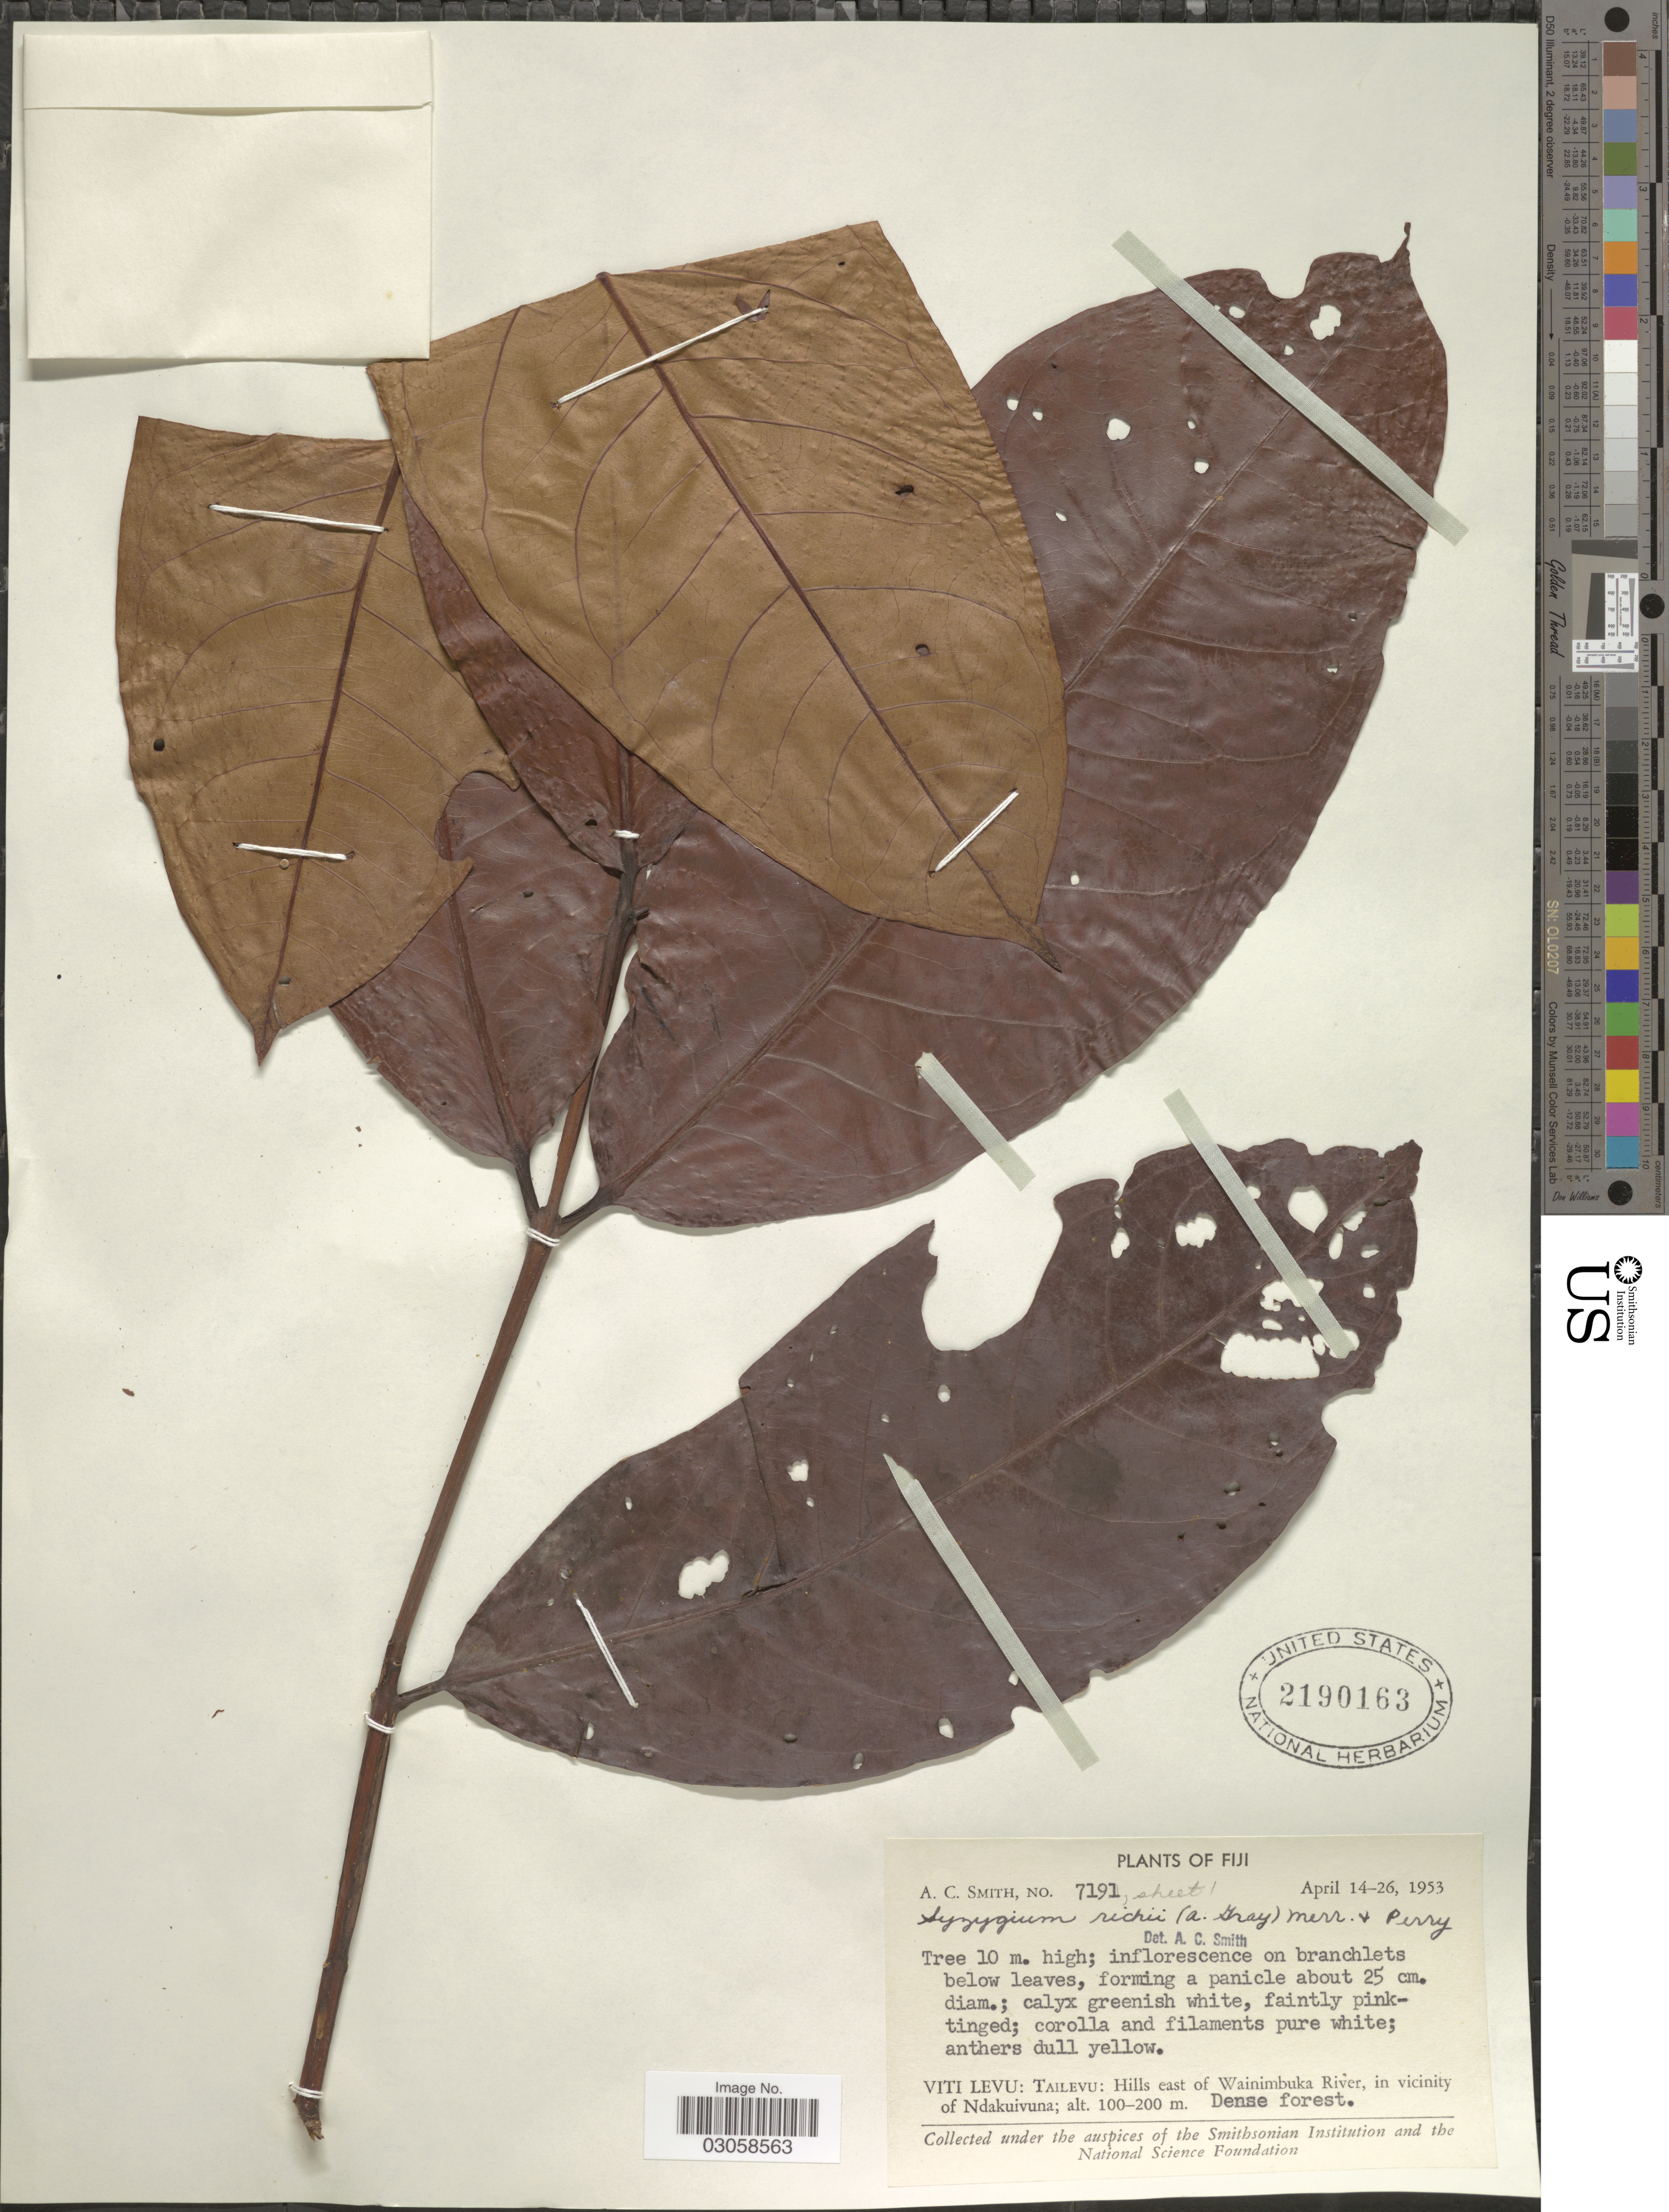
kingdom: Plantae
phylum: Tracheophyta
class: Magnoliopsida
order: Myrtales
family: Myrtaceae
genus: Syzygium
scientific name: Syzygium richii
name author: (A. Gray) Merr. & L.M. Perry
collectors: A. C. Smith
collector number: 7191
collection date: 1953-04-14/1953-04-26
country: Fiji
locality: Viti Levu: Tailevu: Hills east of Wainimbuka River, in vicinity of Ndakuivuna.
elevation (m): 100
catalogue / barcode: US 2190163